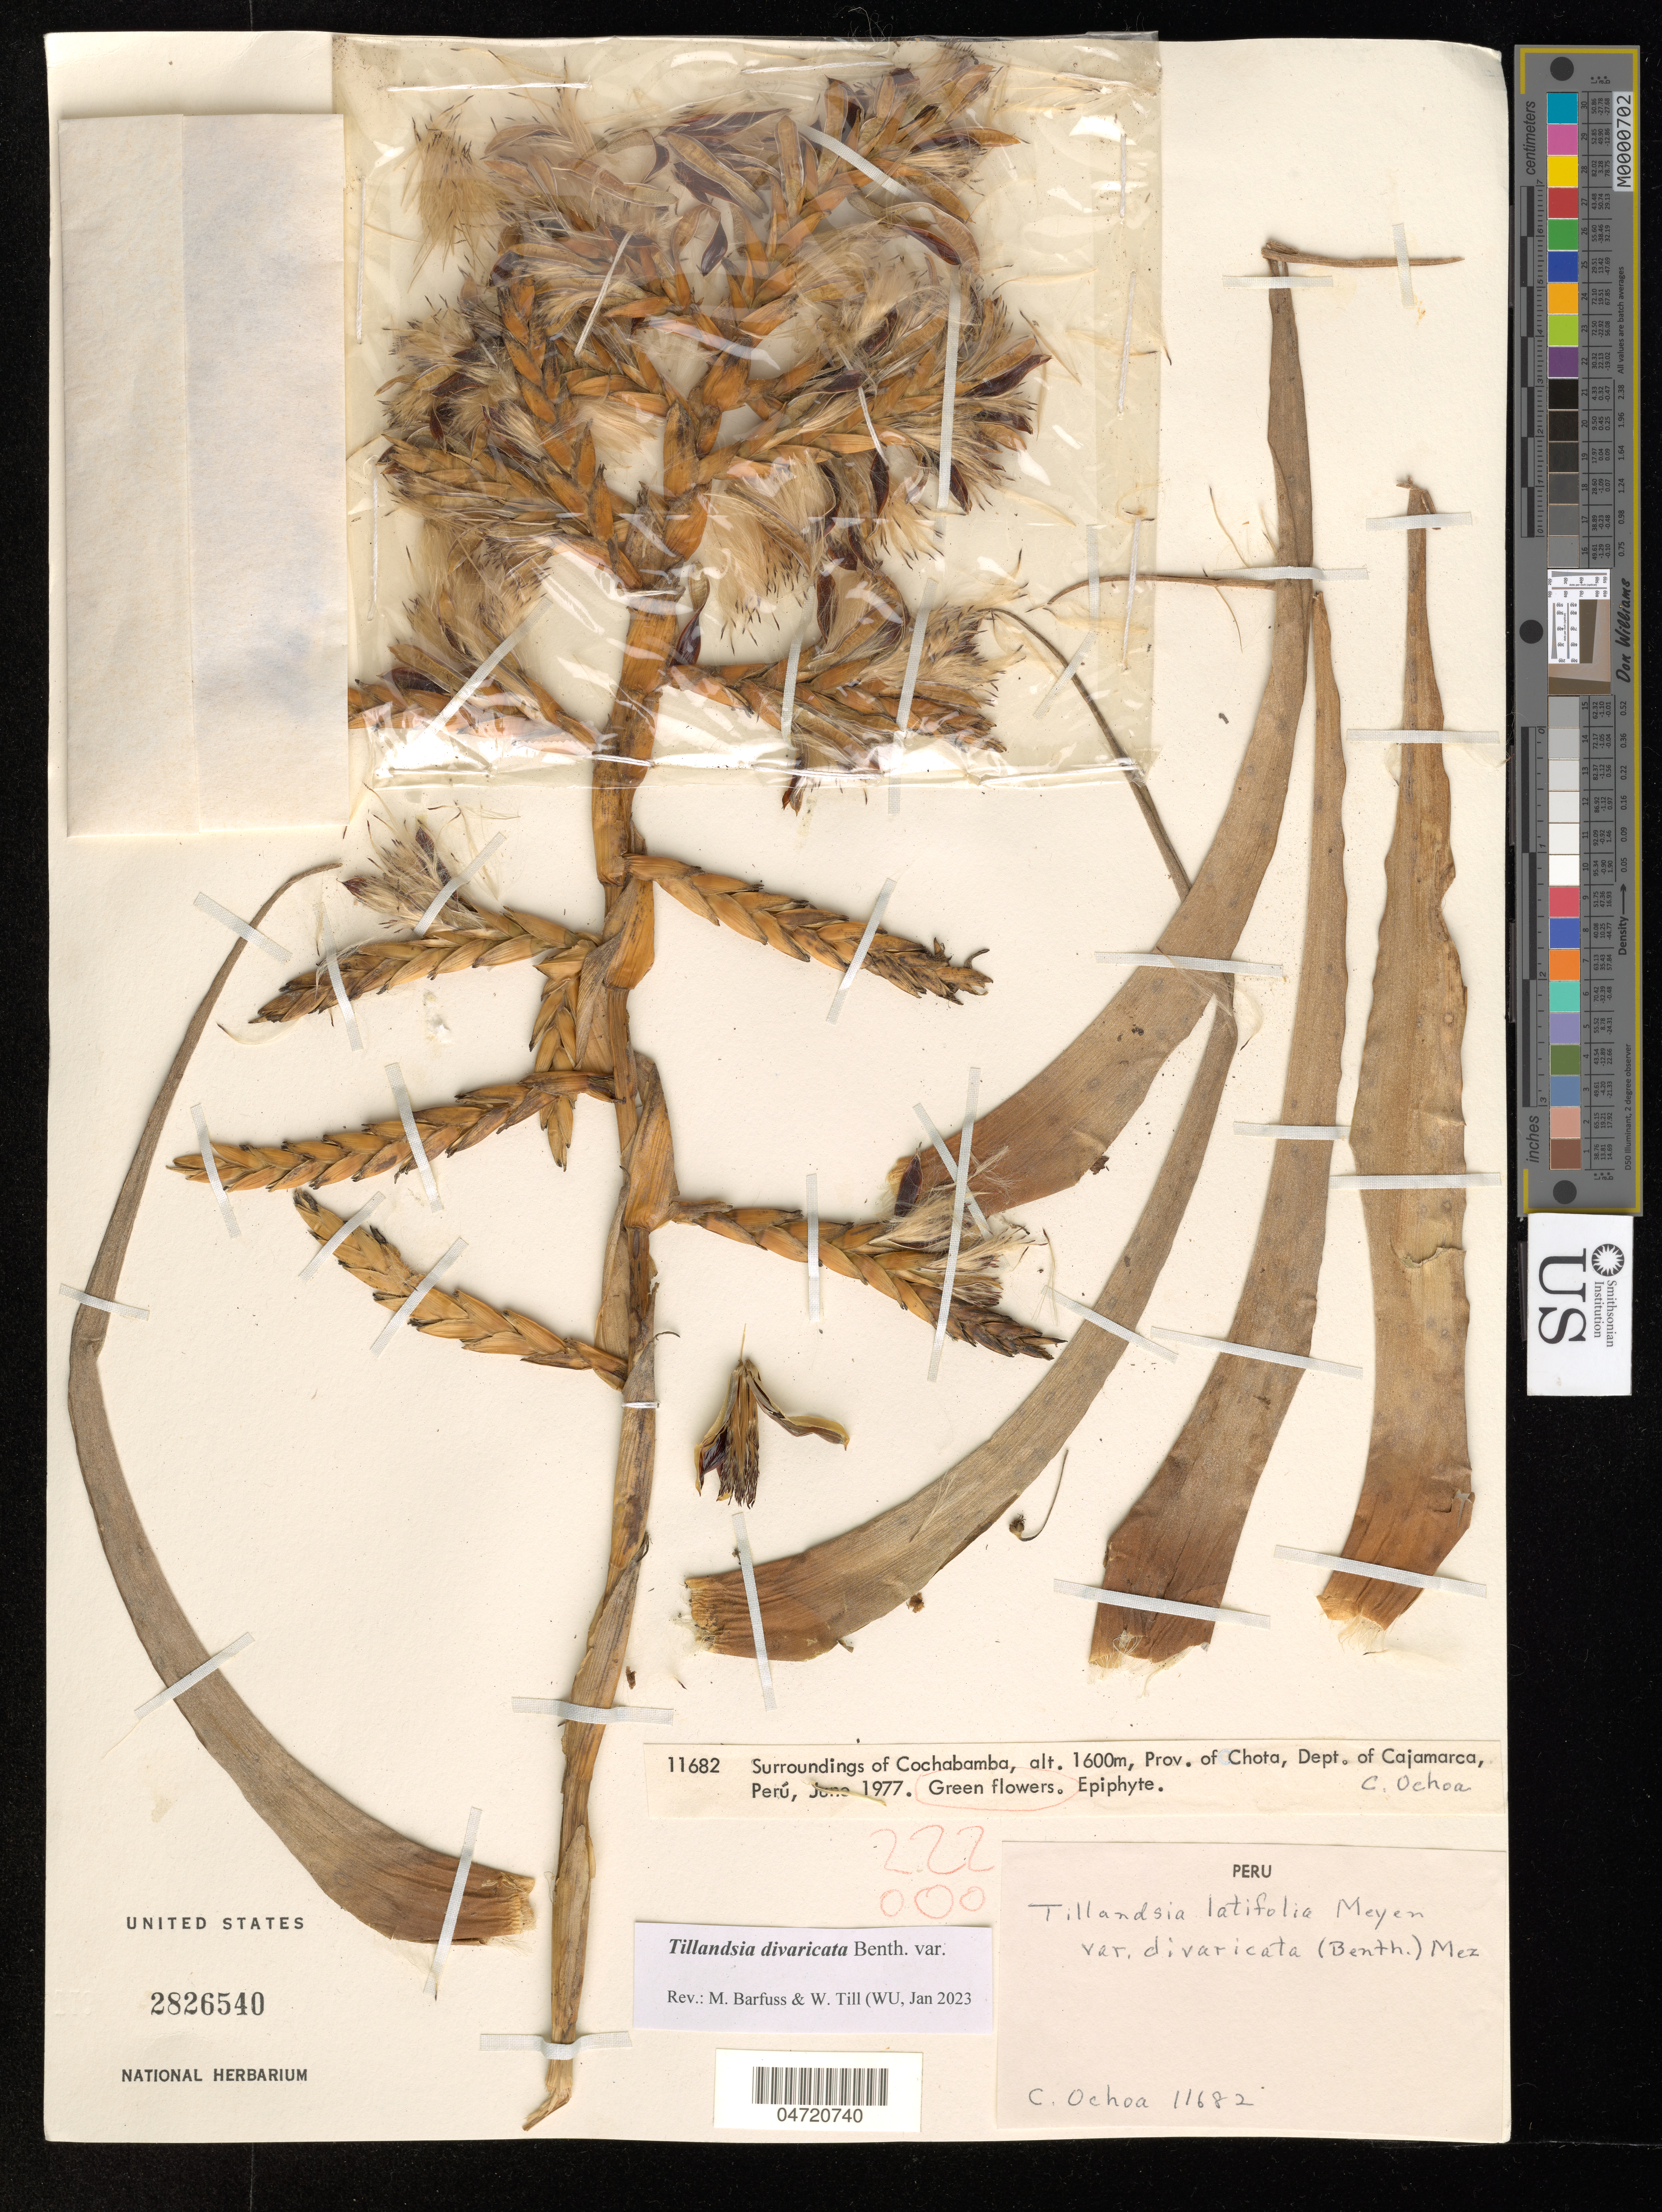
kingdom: Plantae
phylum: Tracheophyta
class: Liliopsida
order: Poales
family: Bromeliaceae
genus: Tillandsia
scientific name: Tillandsia divaricata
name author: Benth.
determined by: Barfuss, Michael H.; Till, W.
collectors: C. Ochoa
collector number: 11682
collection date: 1977-06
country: Peru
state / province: Cajamarca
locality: Surroundings of Cochabama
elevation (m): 1600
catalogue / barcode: US 2826540